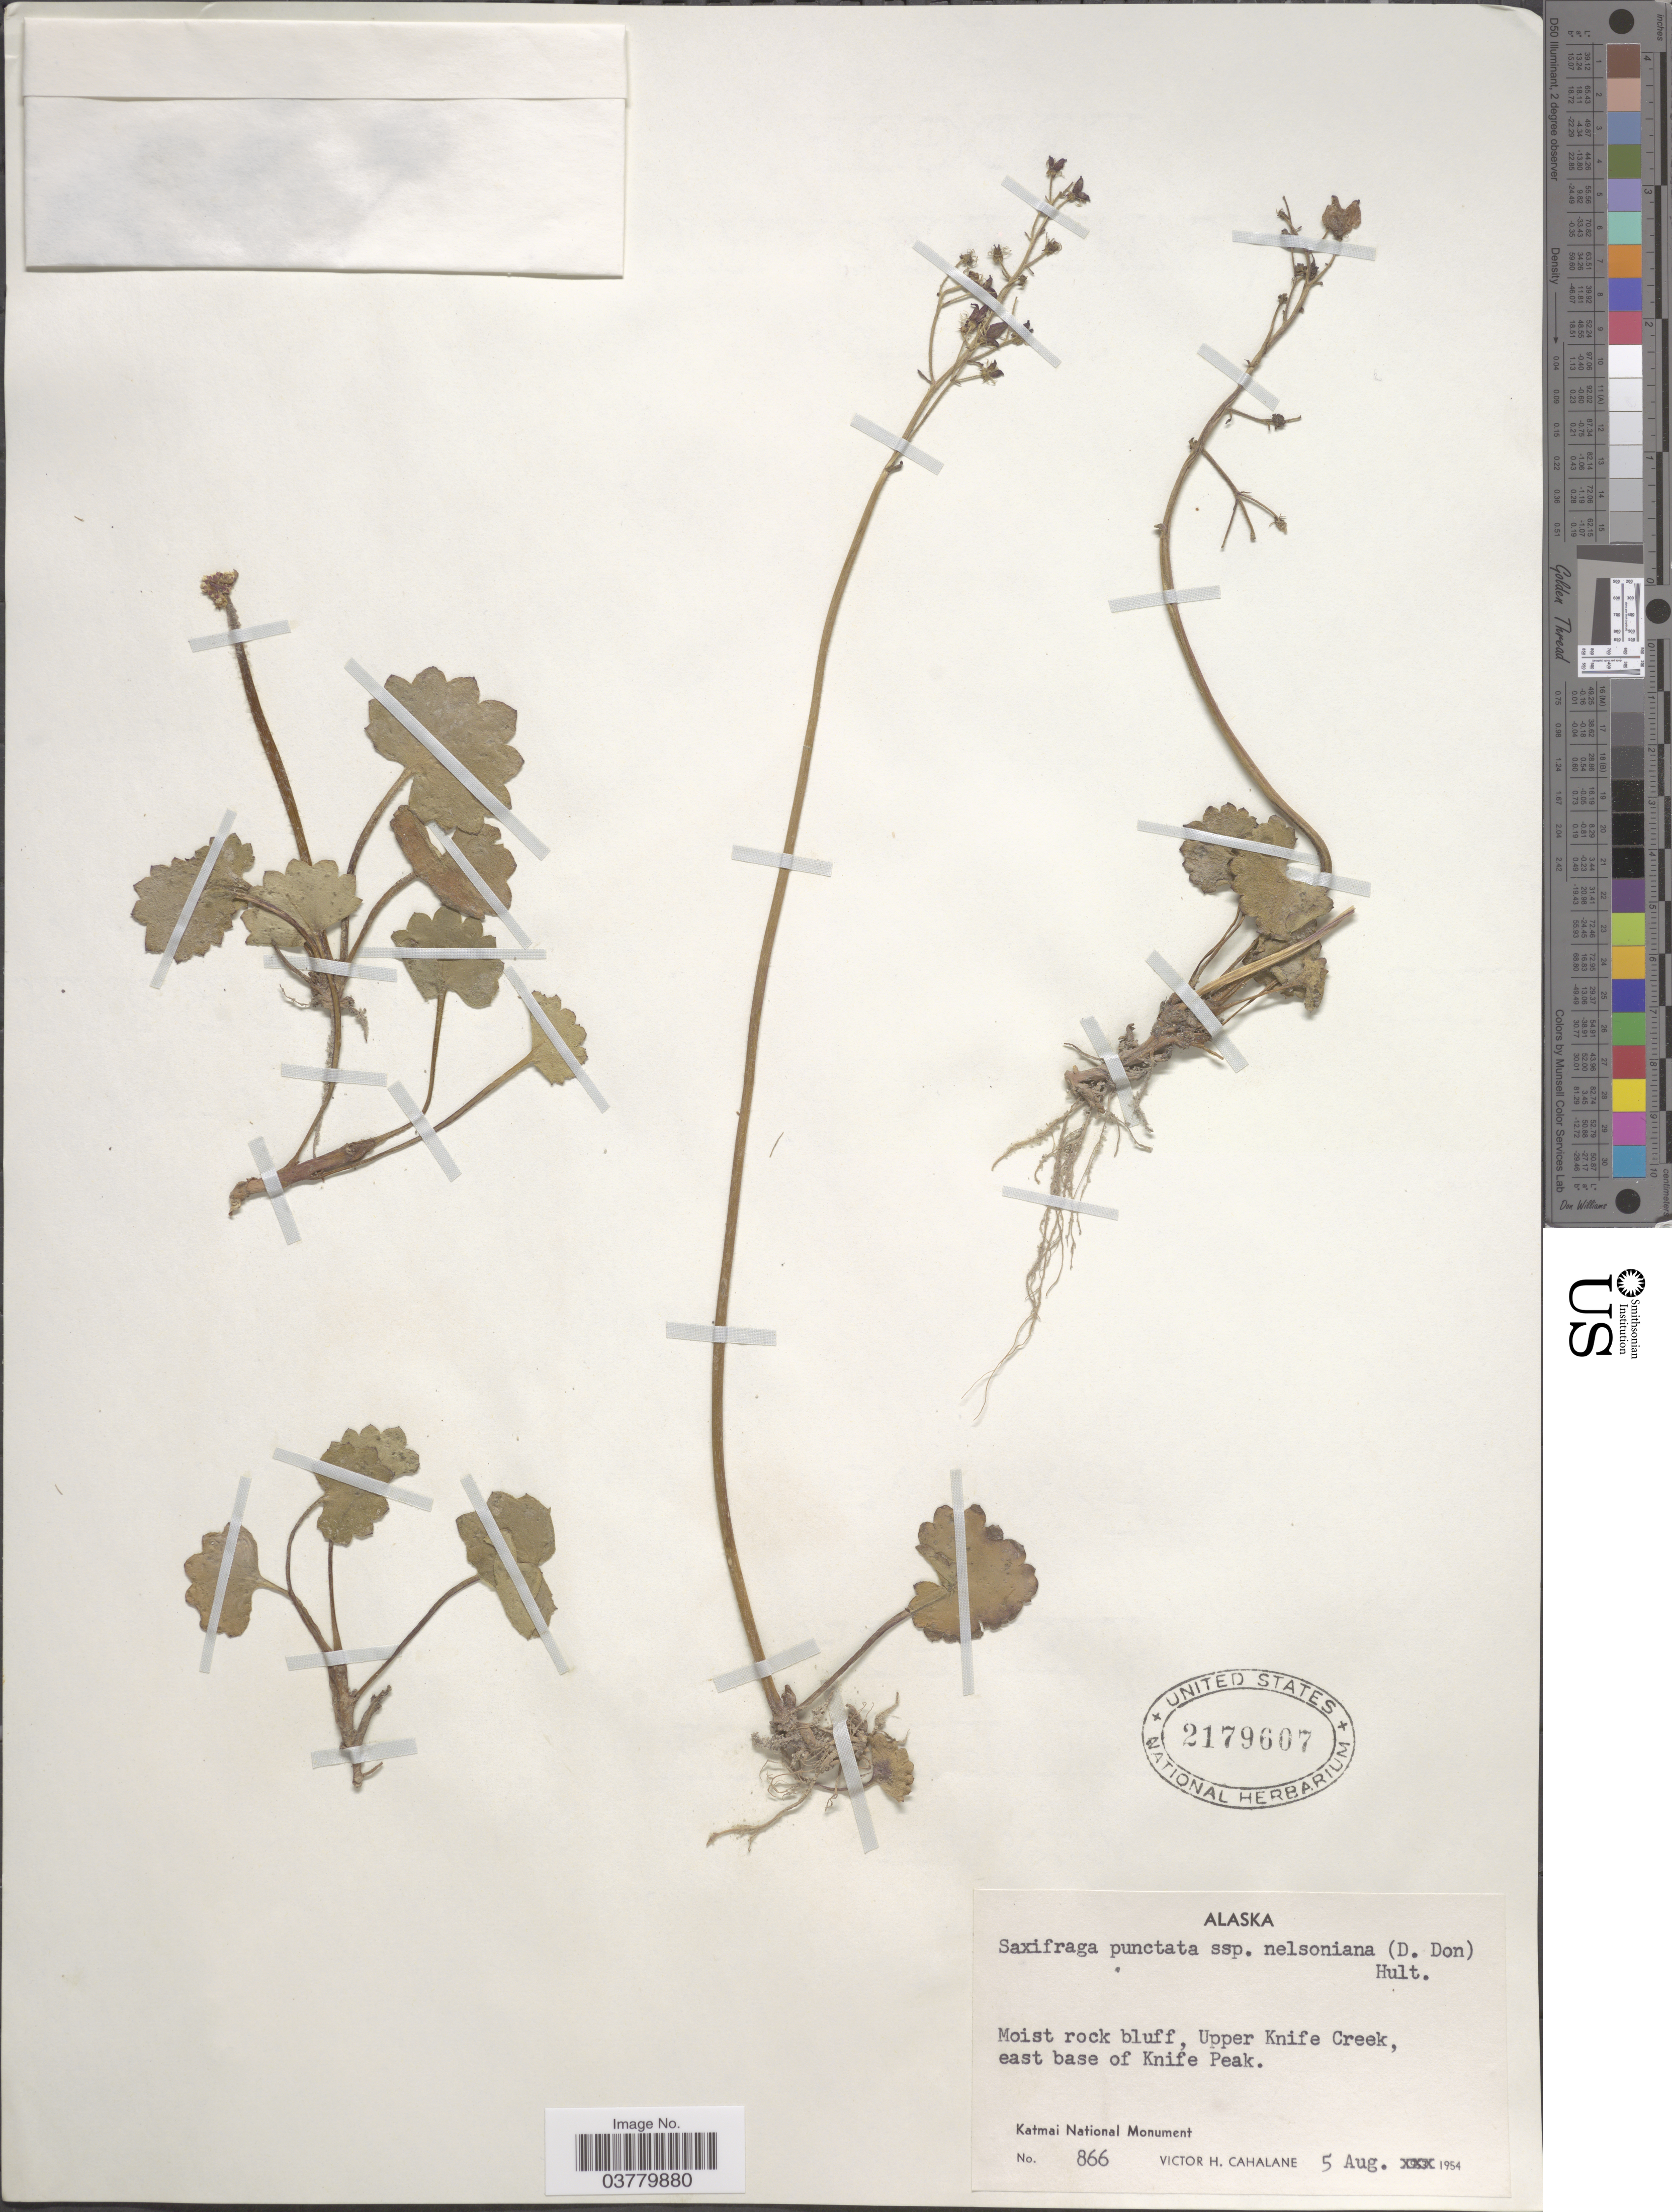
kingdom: Plantae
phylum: Tracheophyta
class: Magnoliopsida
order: Saxifragales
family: Saxifragaceae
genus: Micranthes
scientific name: Micranthes nelsoniana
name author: (D. Don) Small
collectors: V. Cahalane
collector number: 866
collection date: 1954-08-05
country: United States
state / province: Alaska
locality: Upper Knife Creek, east base of Knife Peak. Katmai National Monument.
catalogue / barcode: US 2179607